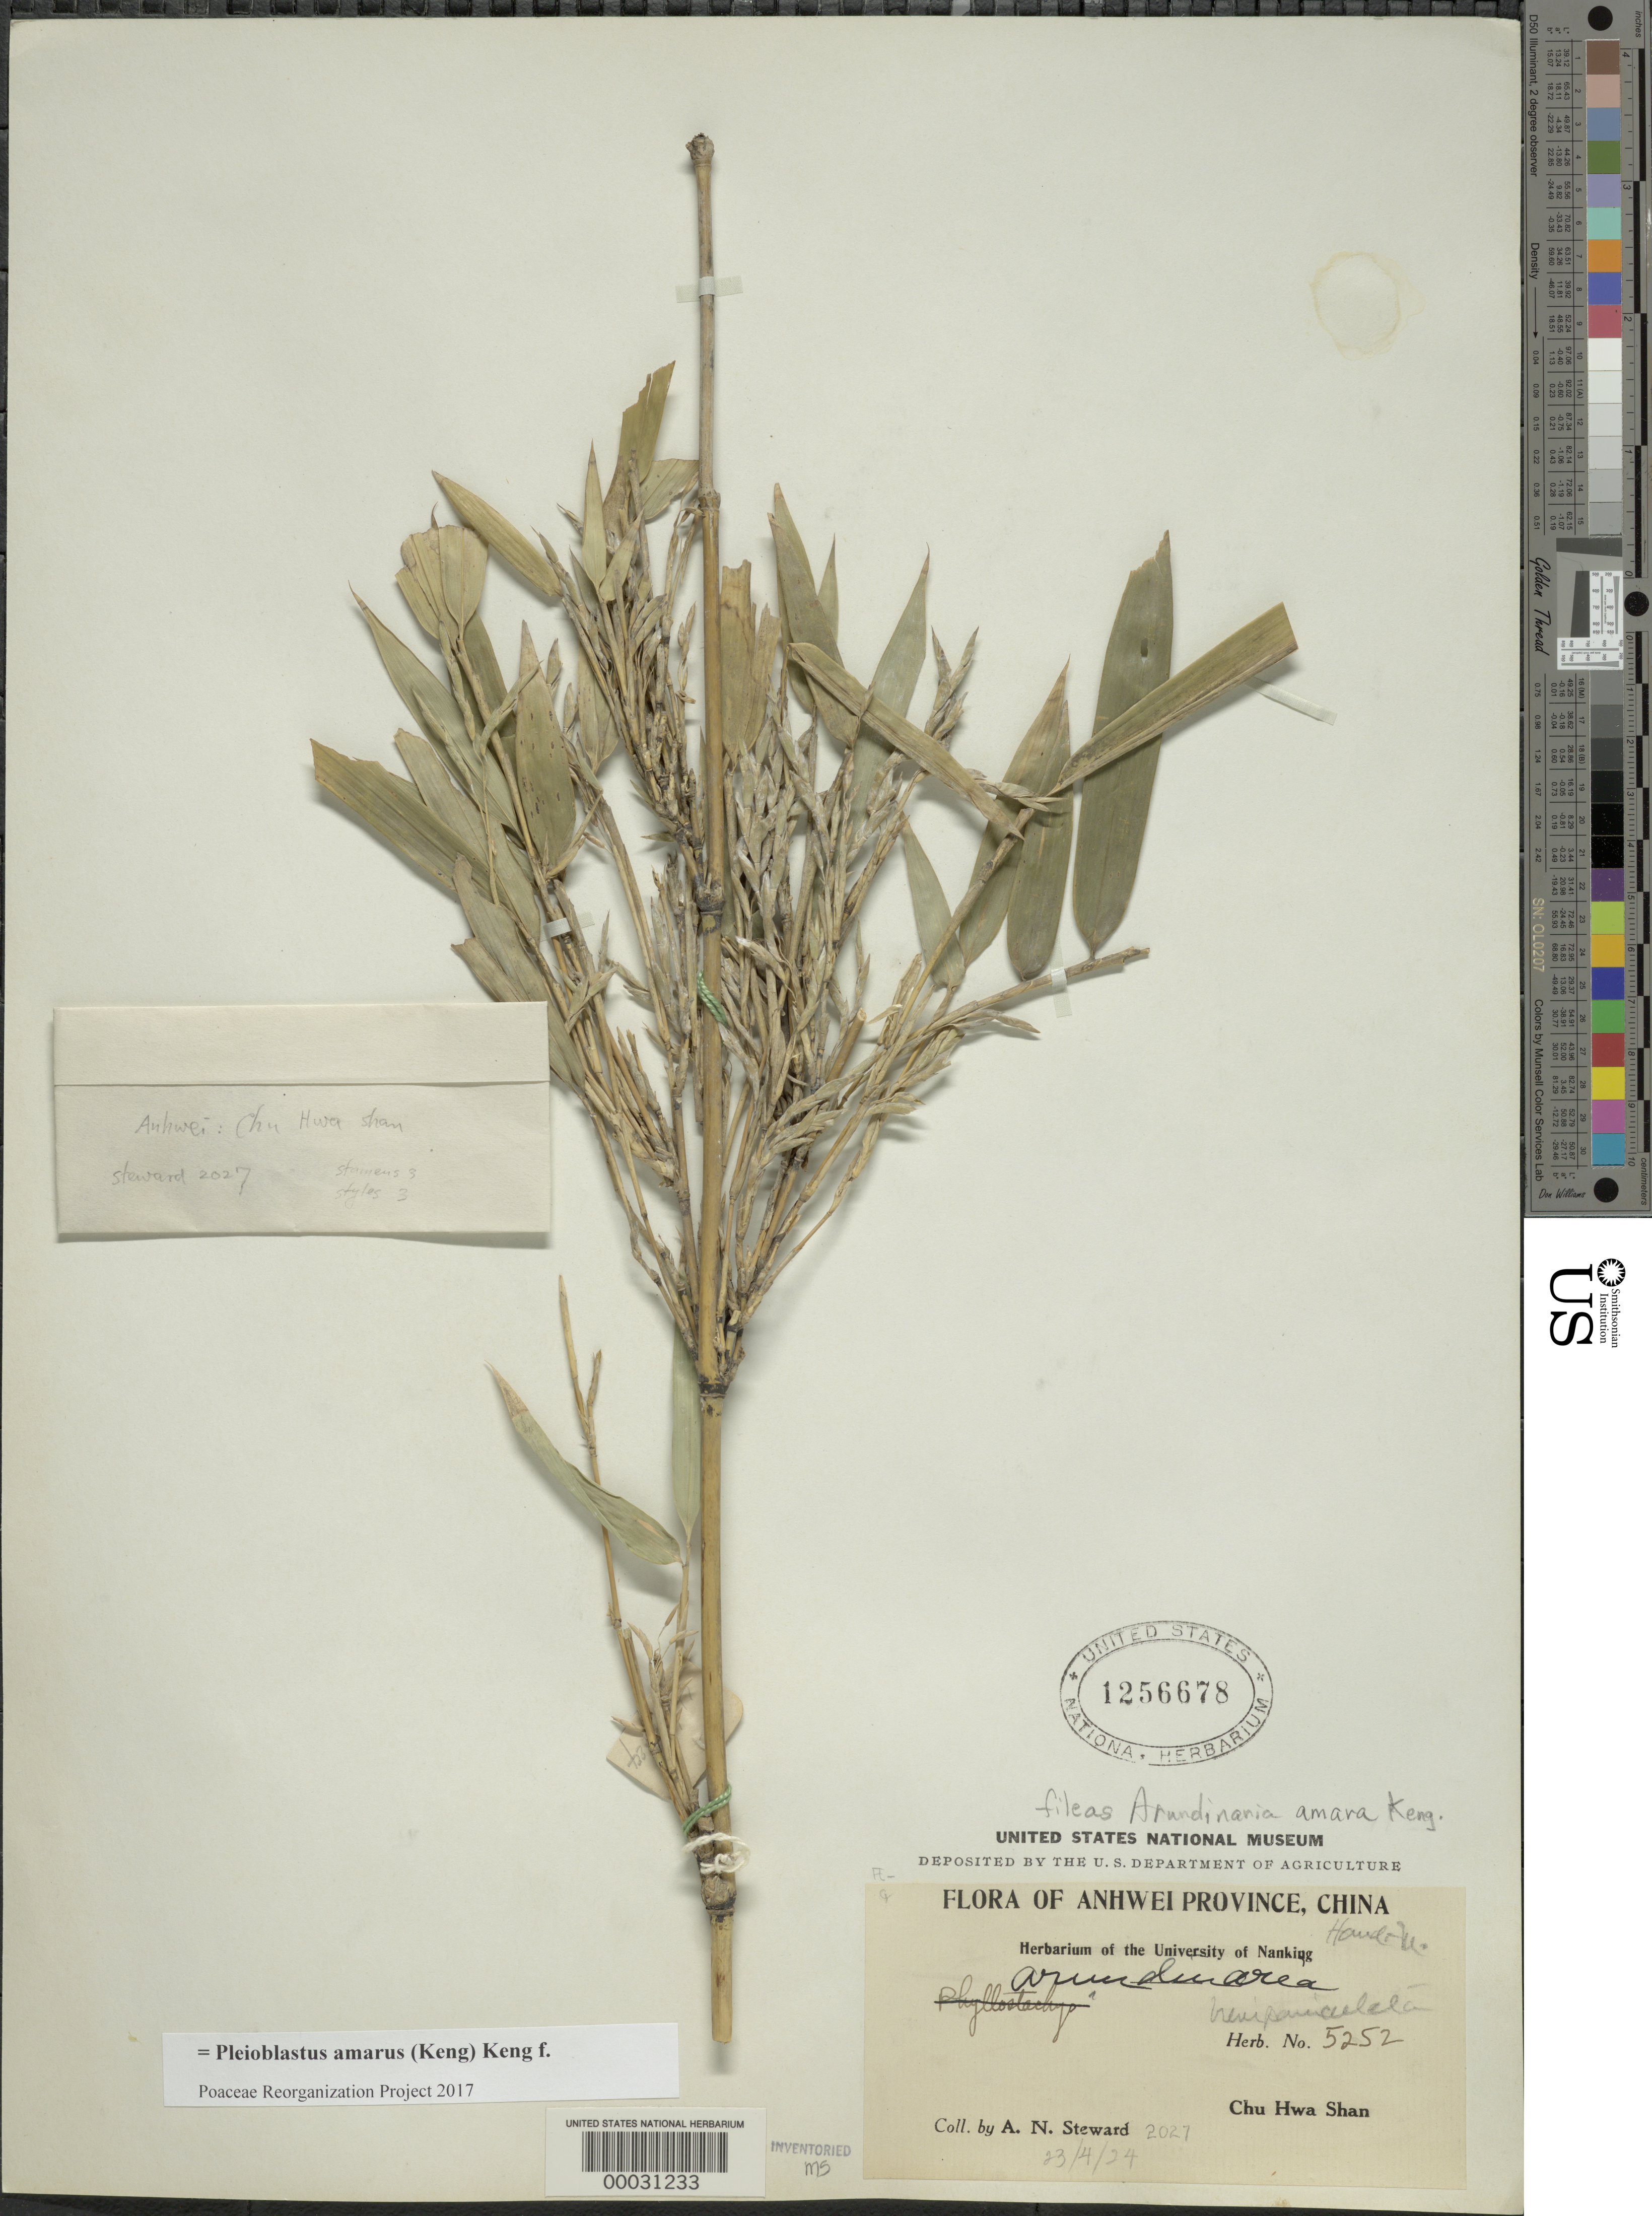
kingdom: Plantae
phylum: Tracheophyta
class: Liliopsida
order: Poales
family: Poaceae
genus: Pleioblastus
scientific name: Pleioblastus amarus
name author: (Keng) Keng f.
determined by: Poaceae Reorganization Project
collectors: A. N. Steward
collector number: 2027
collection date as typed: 23 Apr 1924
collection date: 1924-04-23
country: China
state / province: Anhui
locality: Chu Hwa Shan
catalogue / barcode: US 1256678